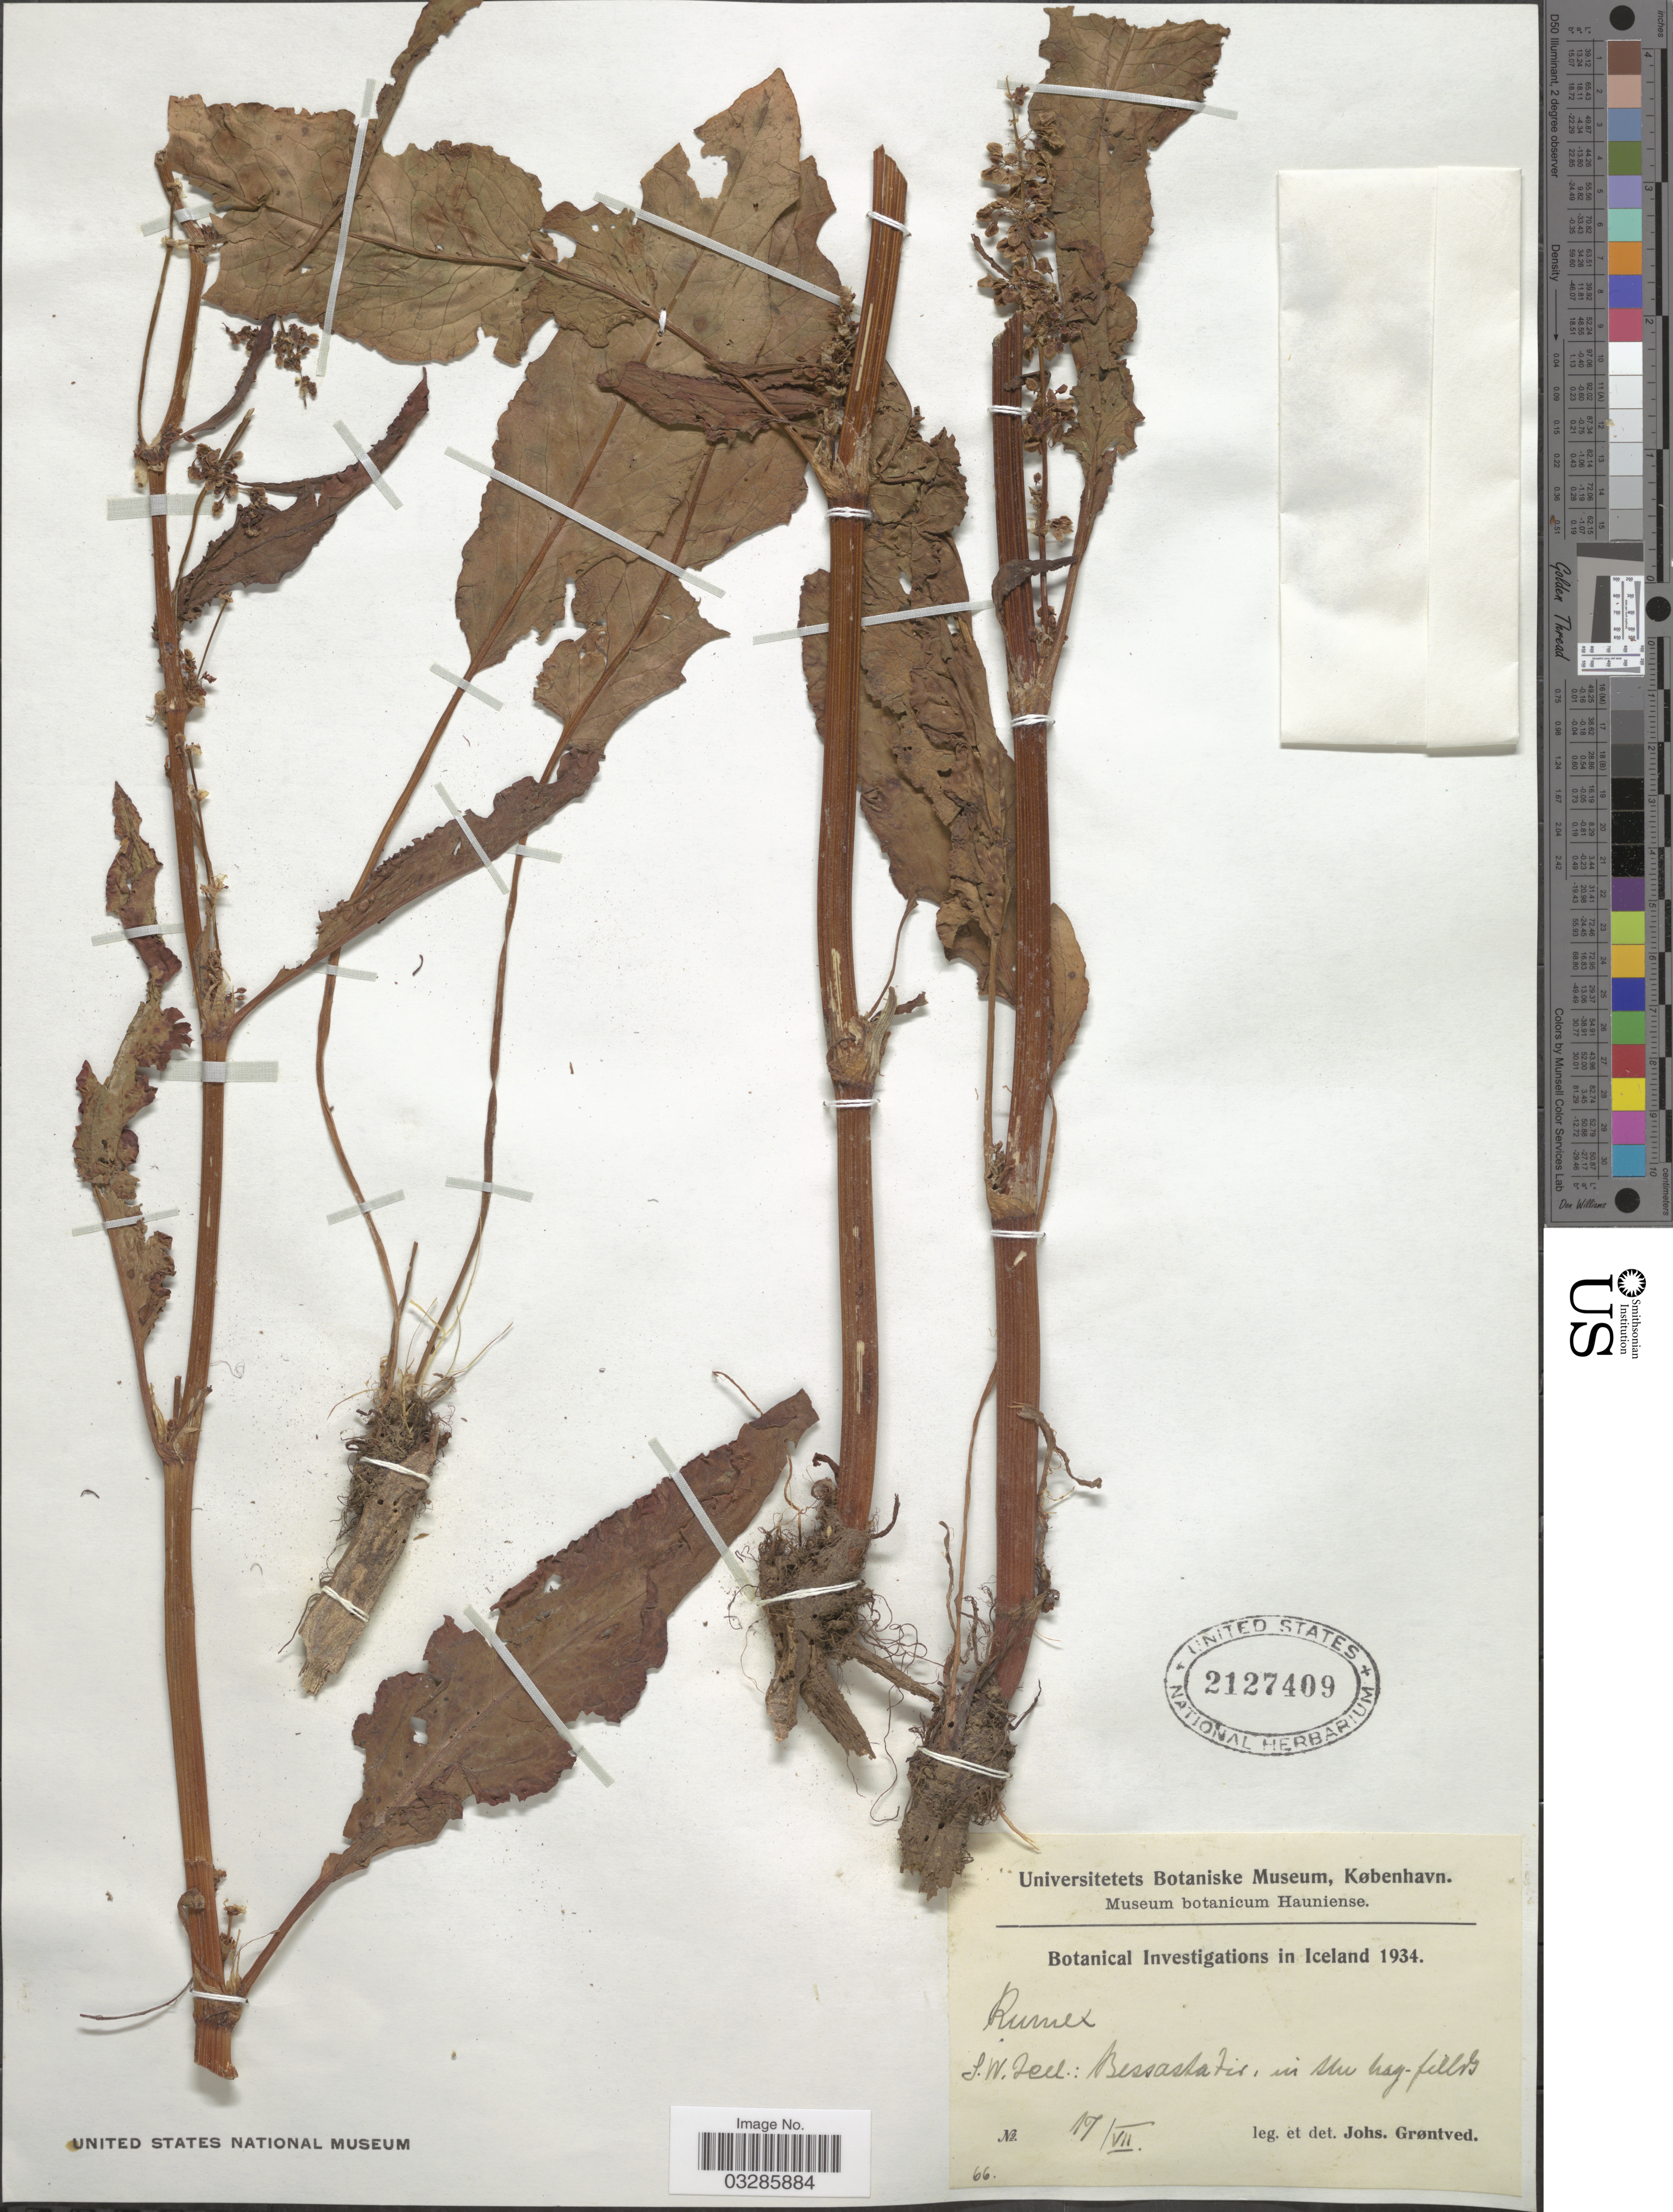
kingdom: Plantae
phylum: Tracheophyta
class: Magnoliopsida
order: Caryophyllales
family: Polygonaceae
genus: Rumex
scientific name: Rumex sp.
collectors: J. Grøntved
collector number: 66?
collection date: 1934-07-17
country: Iceland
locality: S.W. Icel.: Bessastaðir, in the hay-fields.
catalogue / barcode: US 2127409